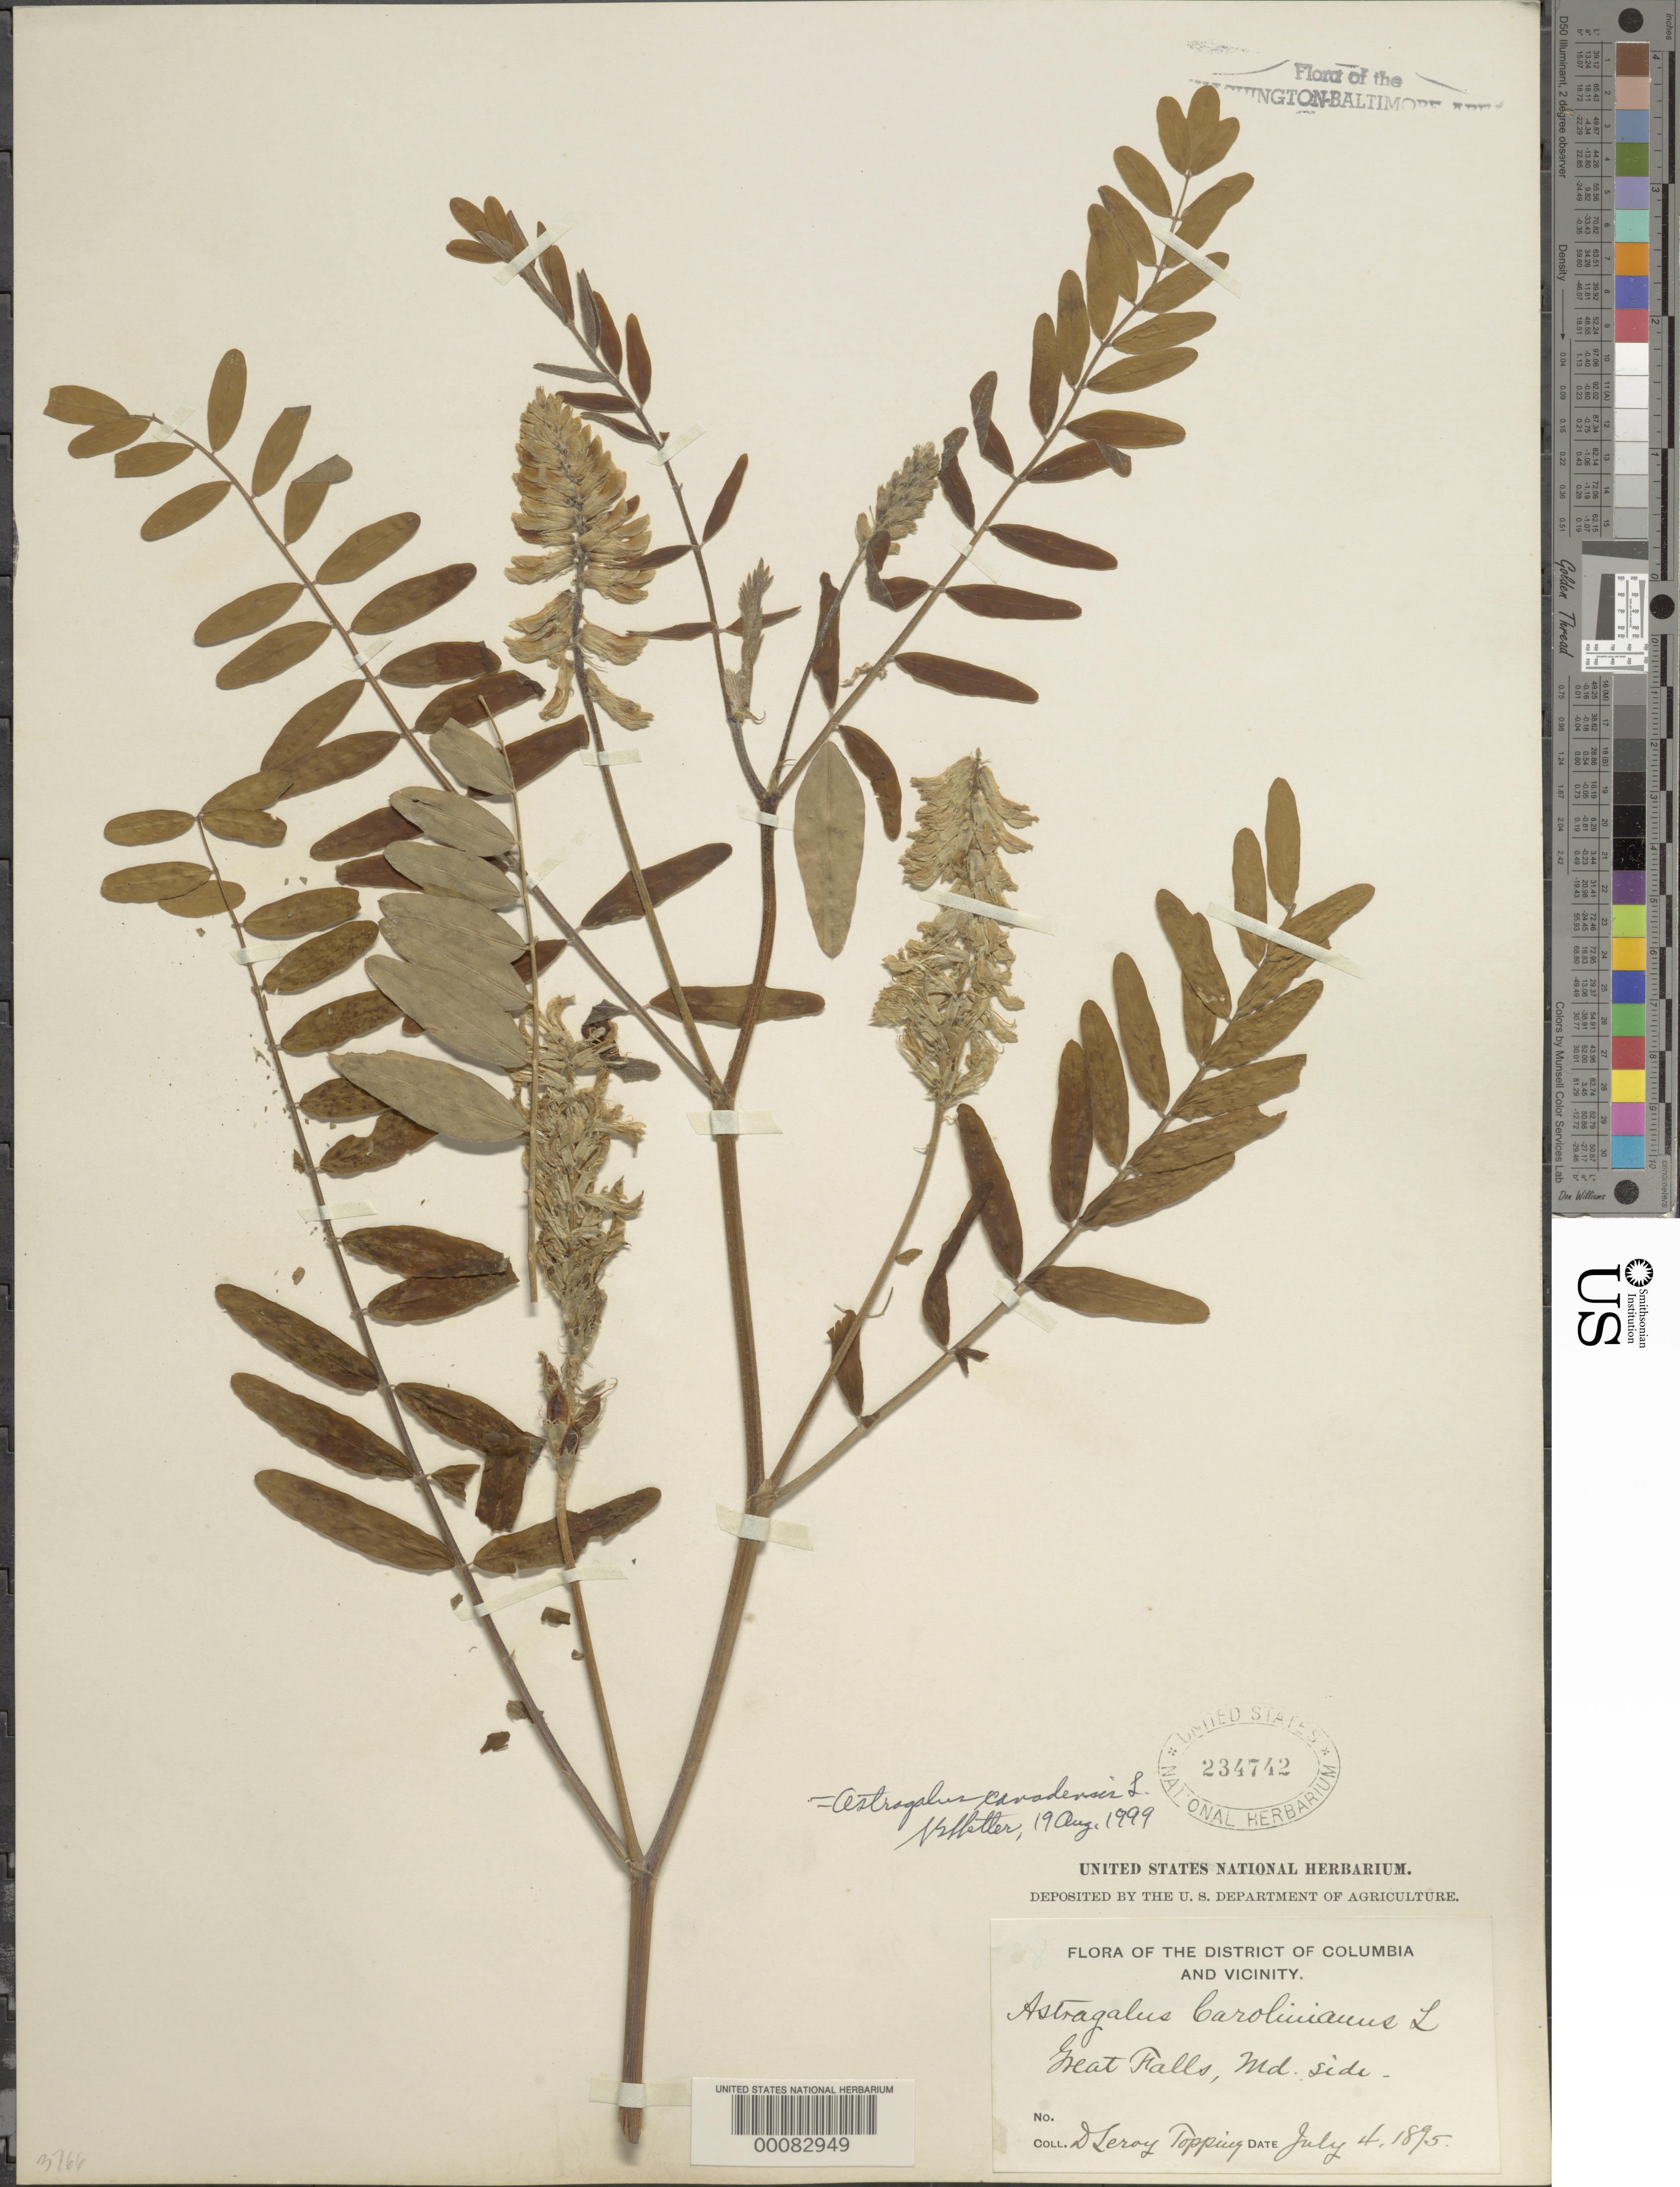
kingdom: Plantae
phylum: Tracheophyta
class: Magnoliopsida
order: Fabales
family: Fabaceae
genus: Astragalus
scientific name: Astragalus canadensis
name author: L.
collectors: D. L. Topping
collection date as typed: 04 Jul 1895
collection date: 1895-07-04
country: United States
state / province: Maryland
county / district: Montgomery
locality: Great Falls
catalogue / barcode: US 234742